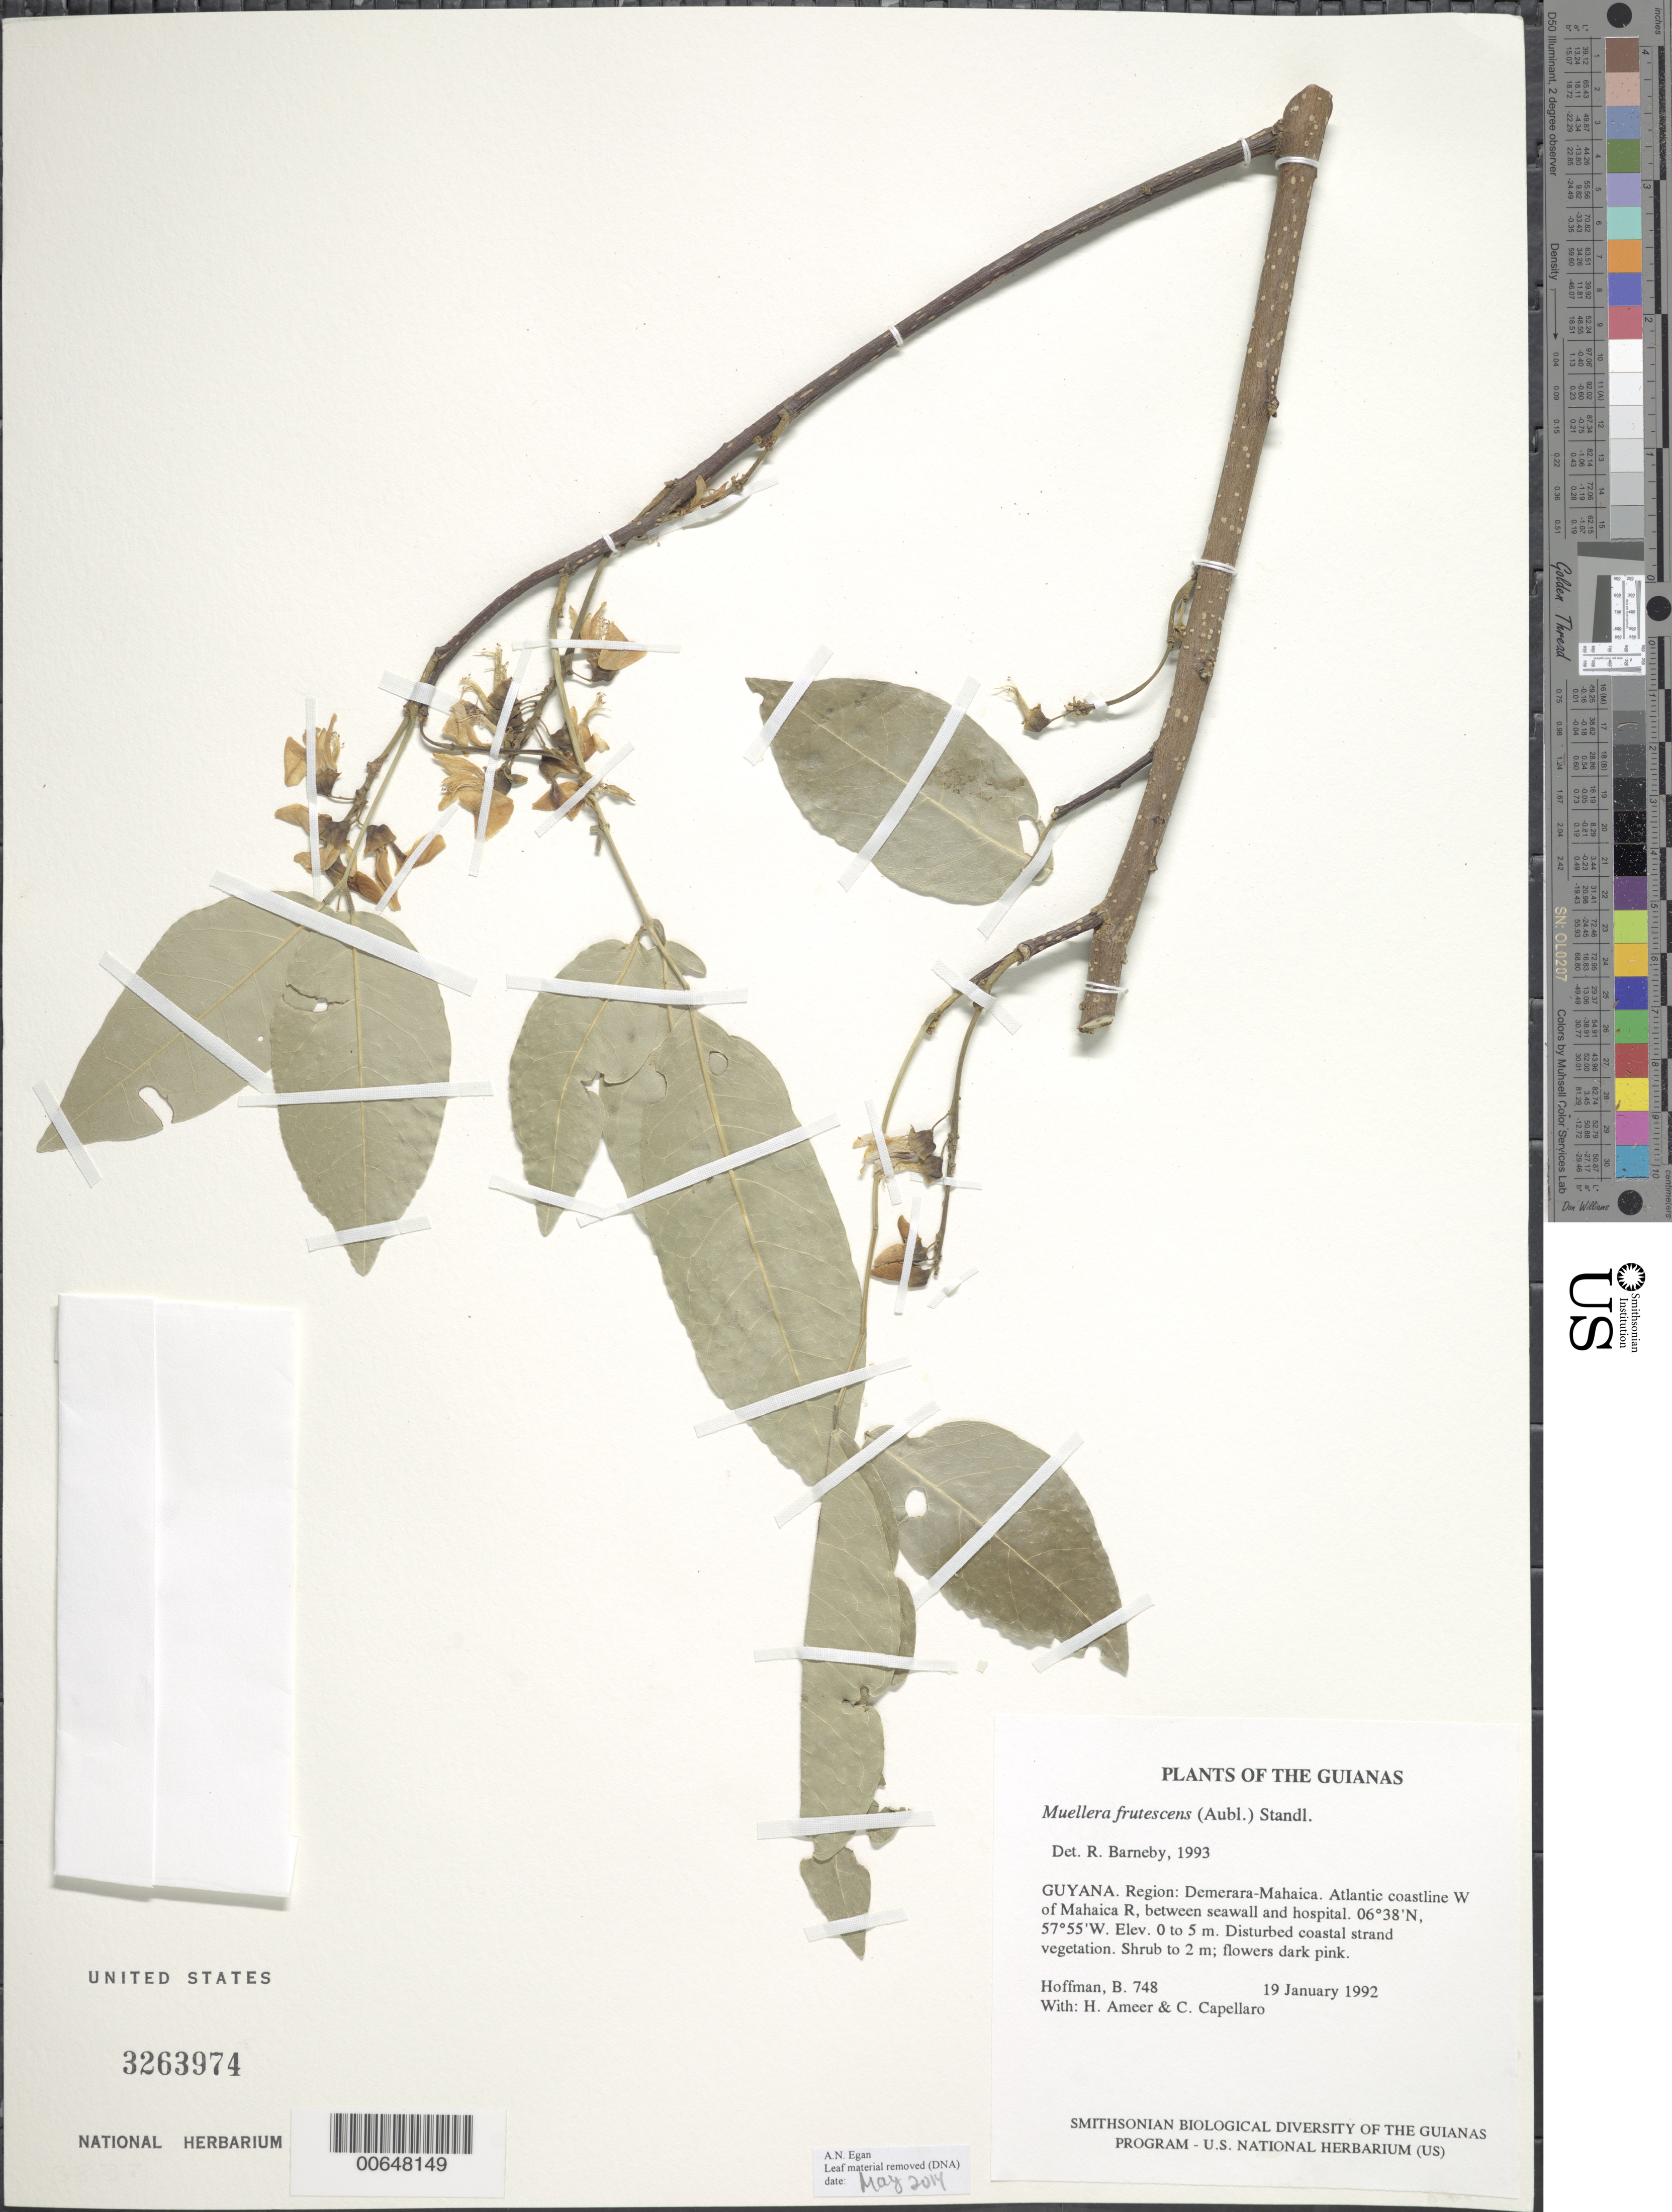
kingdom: Plantae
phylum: Tracheophyta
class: Magnoliopsida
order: Fabales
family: Fabaceae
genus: Muellera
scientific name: Muellera frutescens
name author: (Aubl.) Standl.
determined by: Barneby, Rupert C., (NY)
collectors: B. Hoffman, H. Ameer & C. Capellaro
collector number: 748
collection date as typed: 19 January 1992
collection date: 1992-01-19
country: Guyana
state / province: Demerara-Mahaica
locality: Atlantic coastline W of Mahaica R., between seawall and hospital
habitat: Disturbed coastal strand vegetation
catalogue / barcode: US 3263974